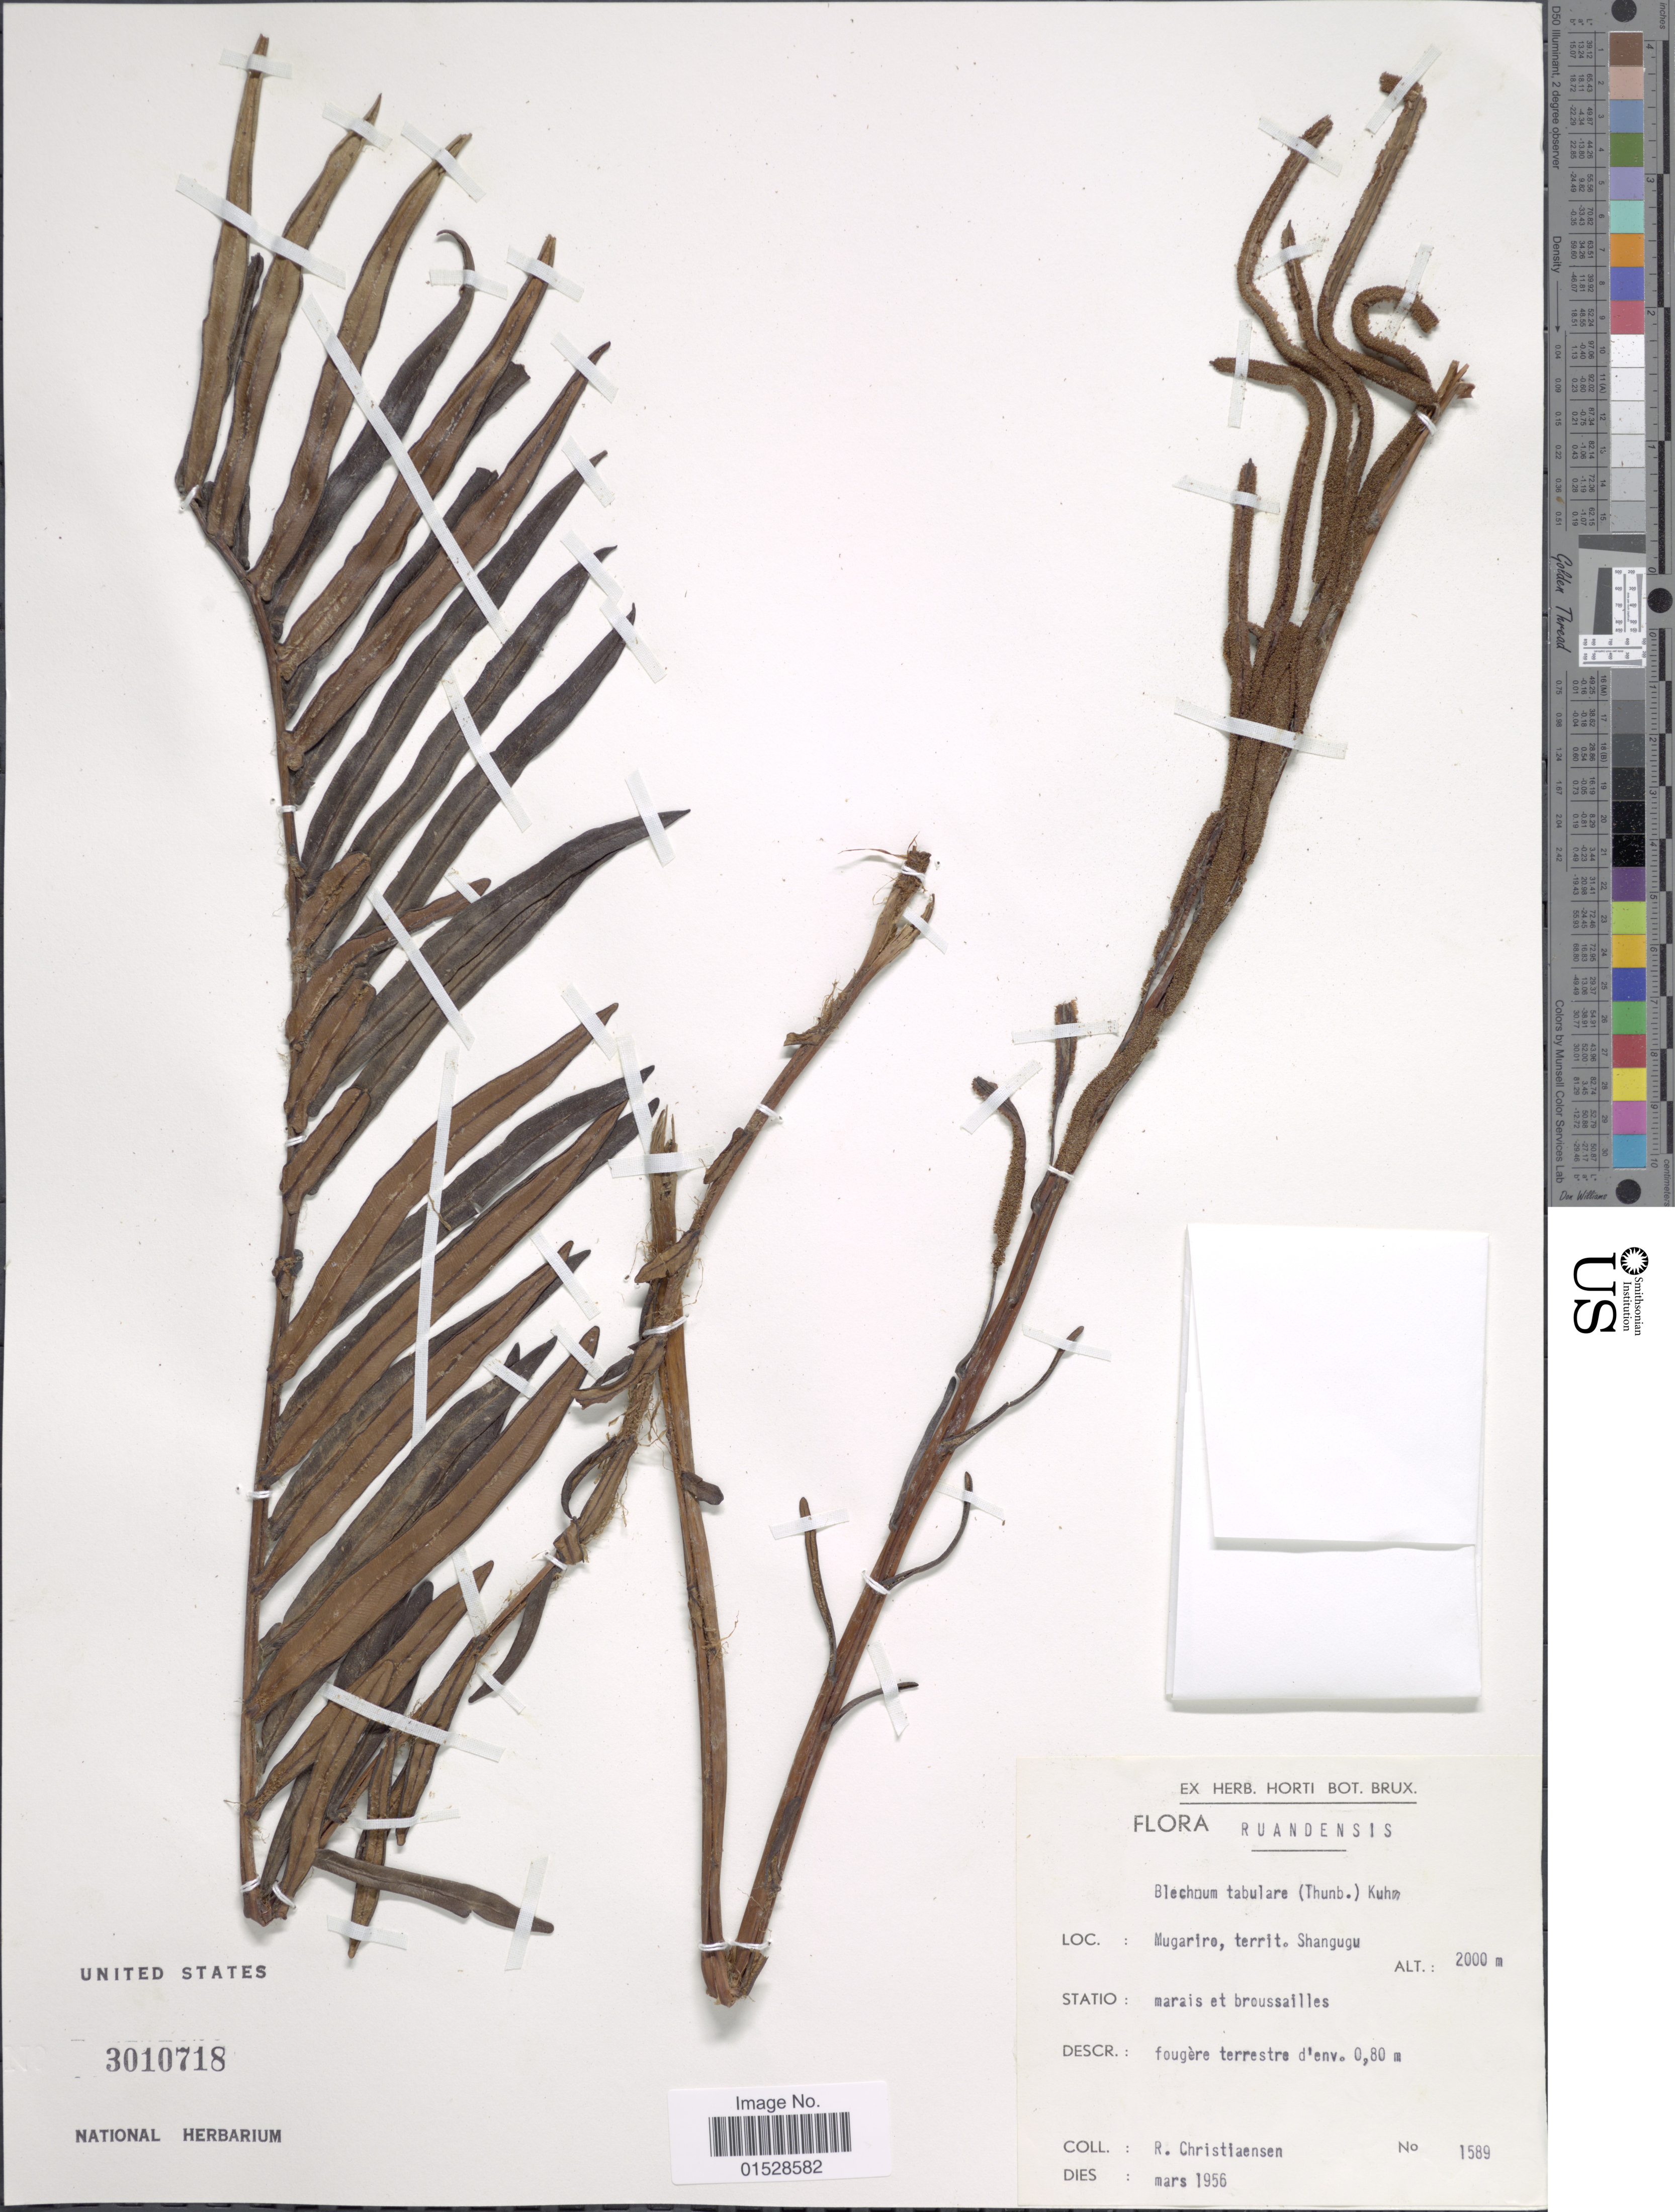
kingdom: Plantae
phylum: Tracheophyta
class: Polypodiopsida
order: Polypodiales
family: Blechnaceae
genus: Blechnum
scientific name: Blechnum tabulare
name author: (Thunb.) Kuhn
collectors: A. Christiaensen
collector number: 1589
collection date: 1956-03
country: Rwanda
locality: Ruandensis, Mugariro, territ. Shangugu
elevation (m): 2000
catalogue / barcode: US 3010718